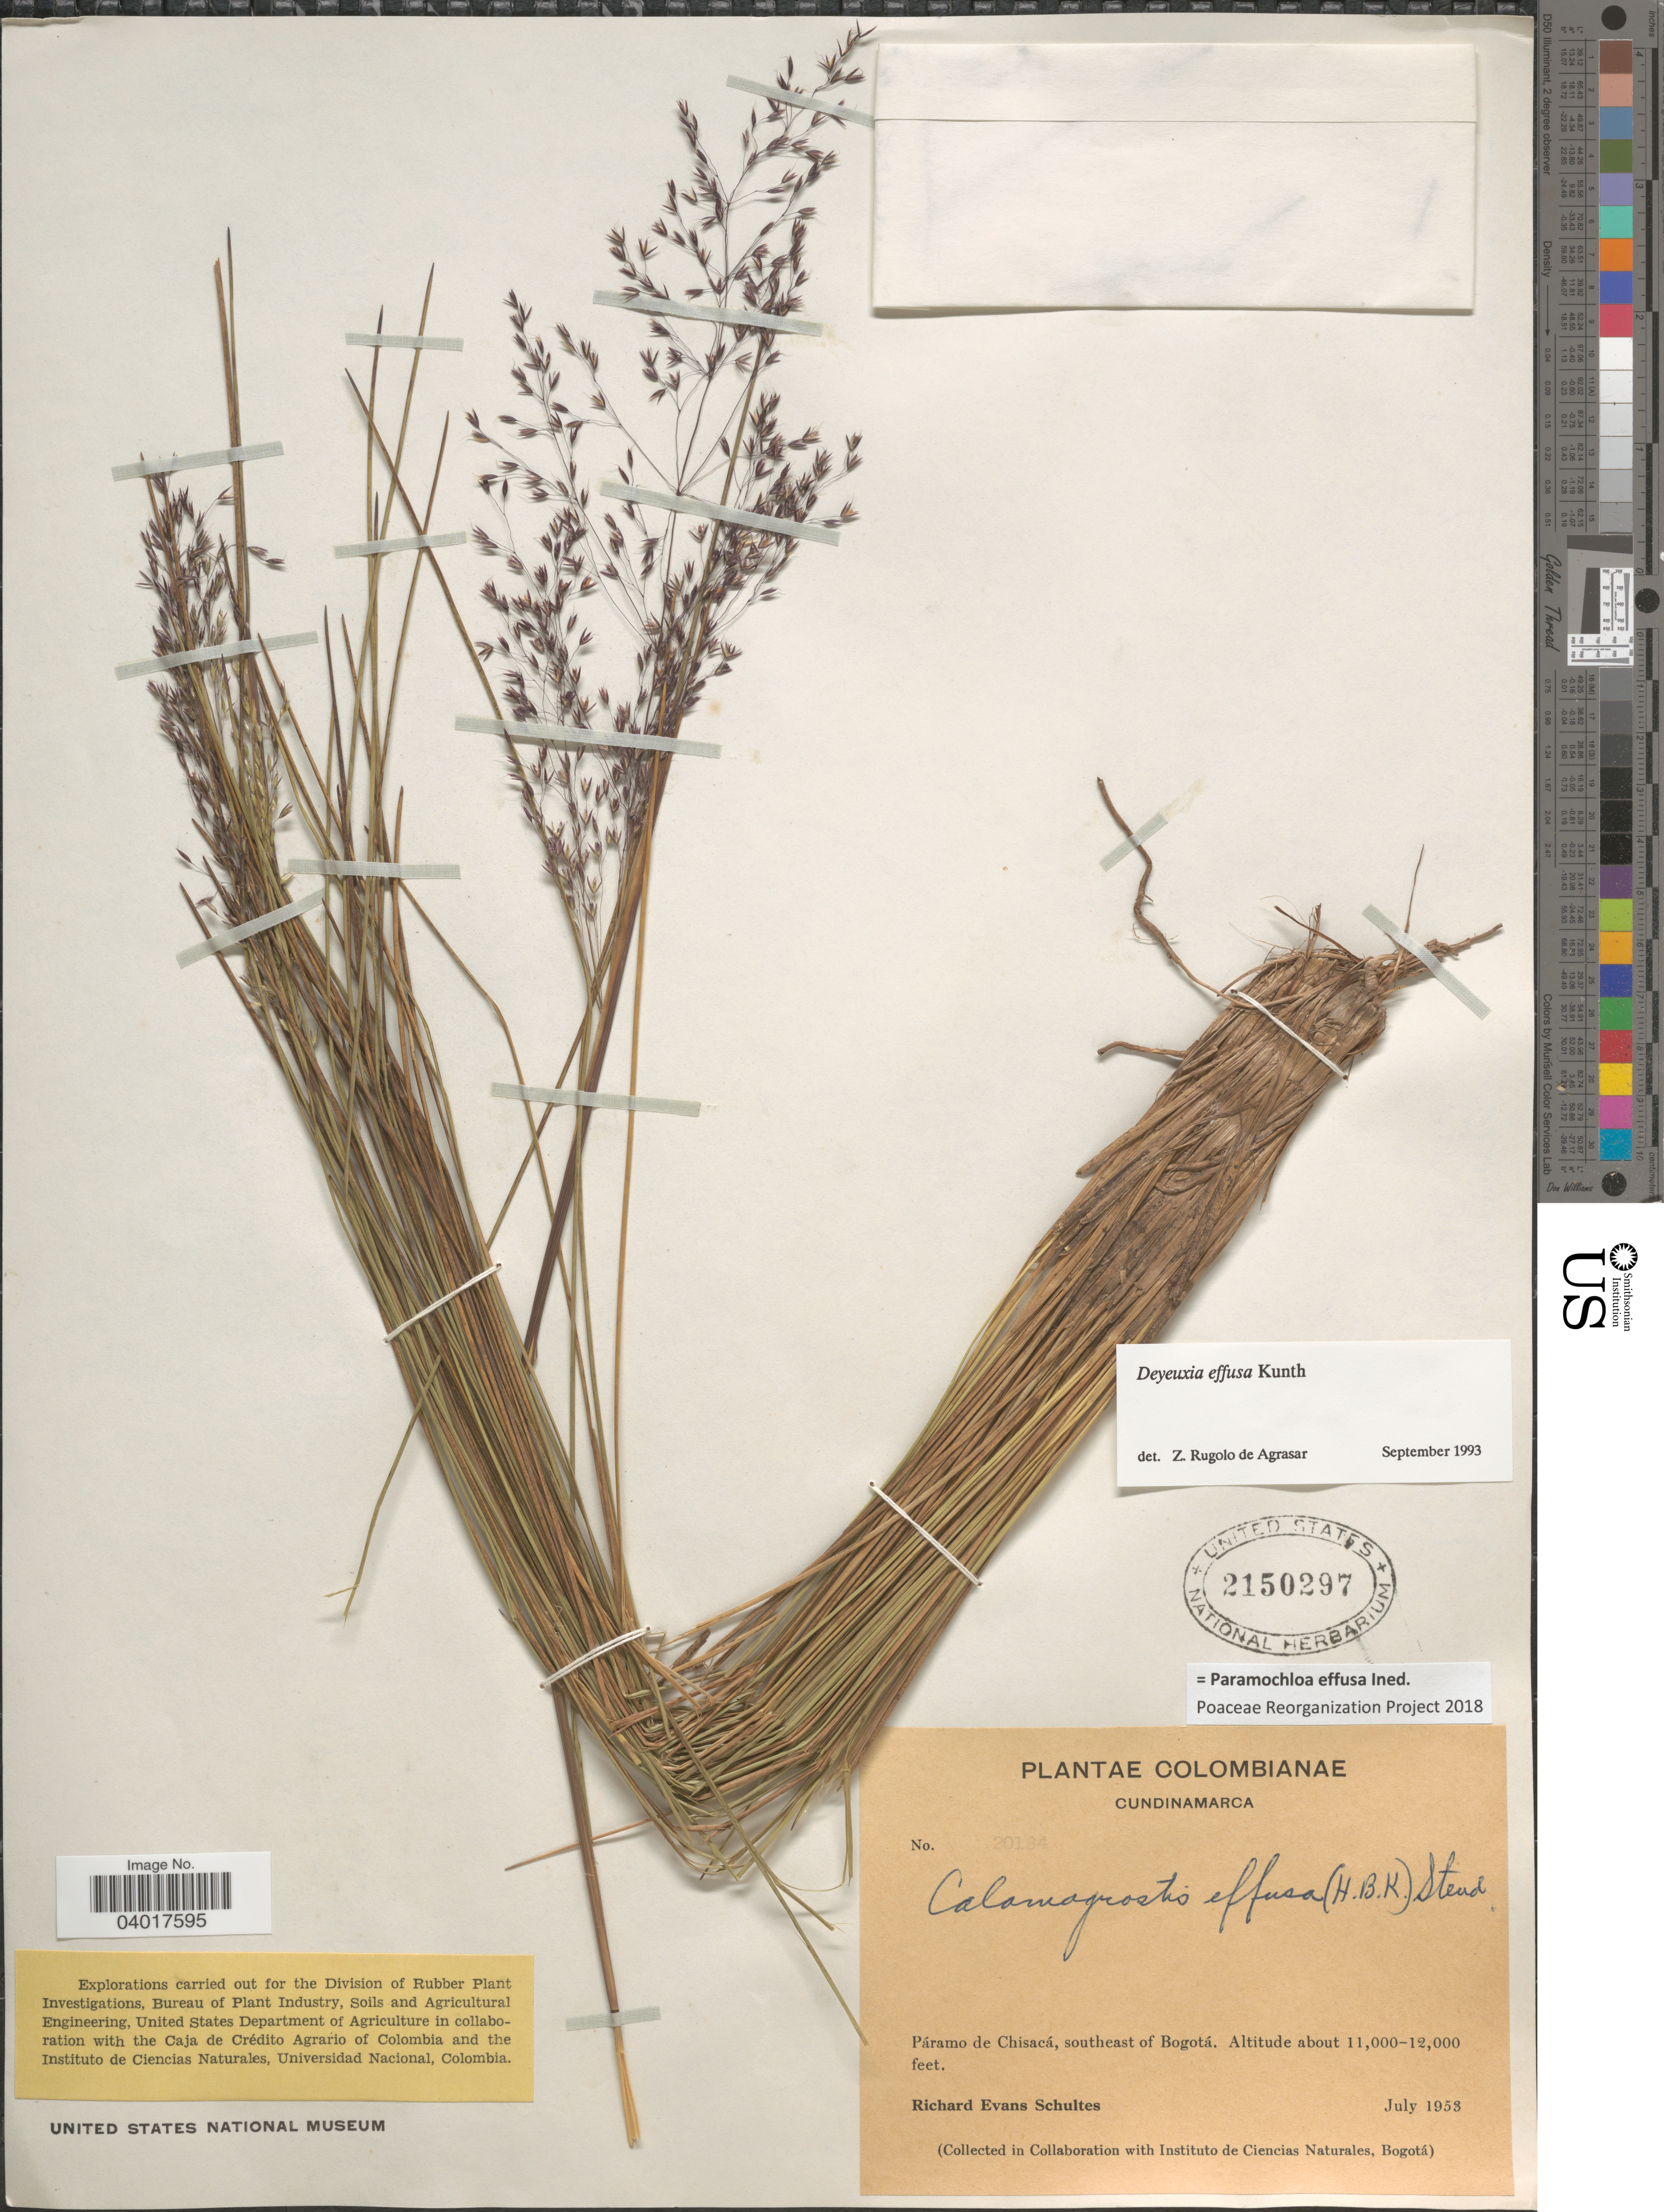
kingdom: Plantae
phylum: Tracheophyta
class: Liliopsida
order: Poales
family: Poaceae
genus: Paramochloa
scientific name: Paramochloa effusa ined.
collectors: R. E. Schultes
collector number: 20184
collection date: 1953-07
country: Colombia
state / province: Cundinamarca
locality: Páramo de Chisacá, southeast of Bogotá.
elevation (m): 3353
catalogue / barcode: US 2150297